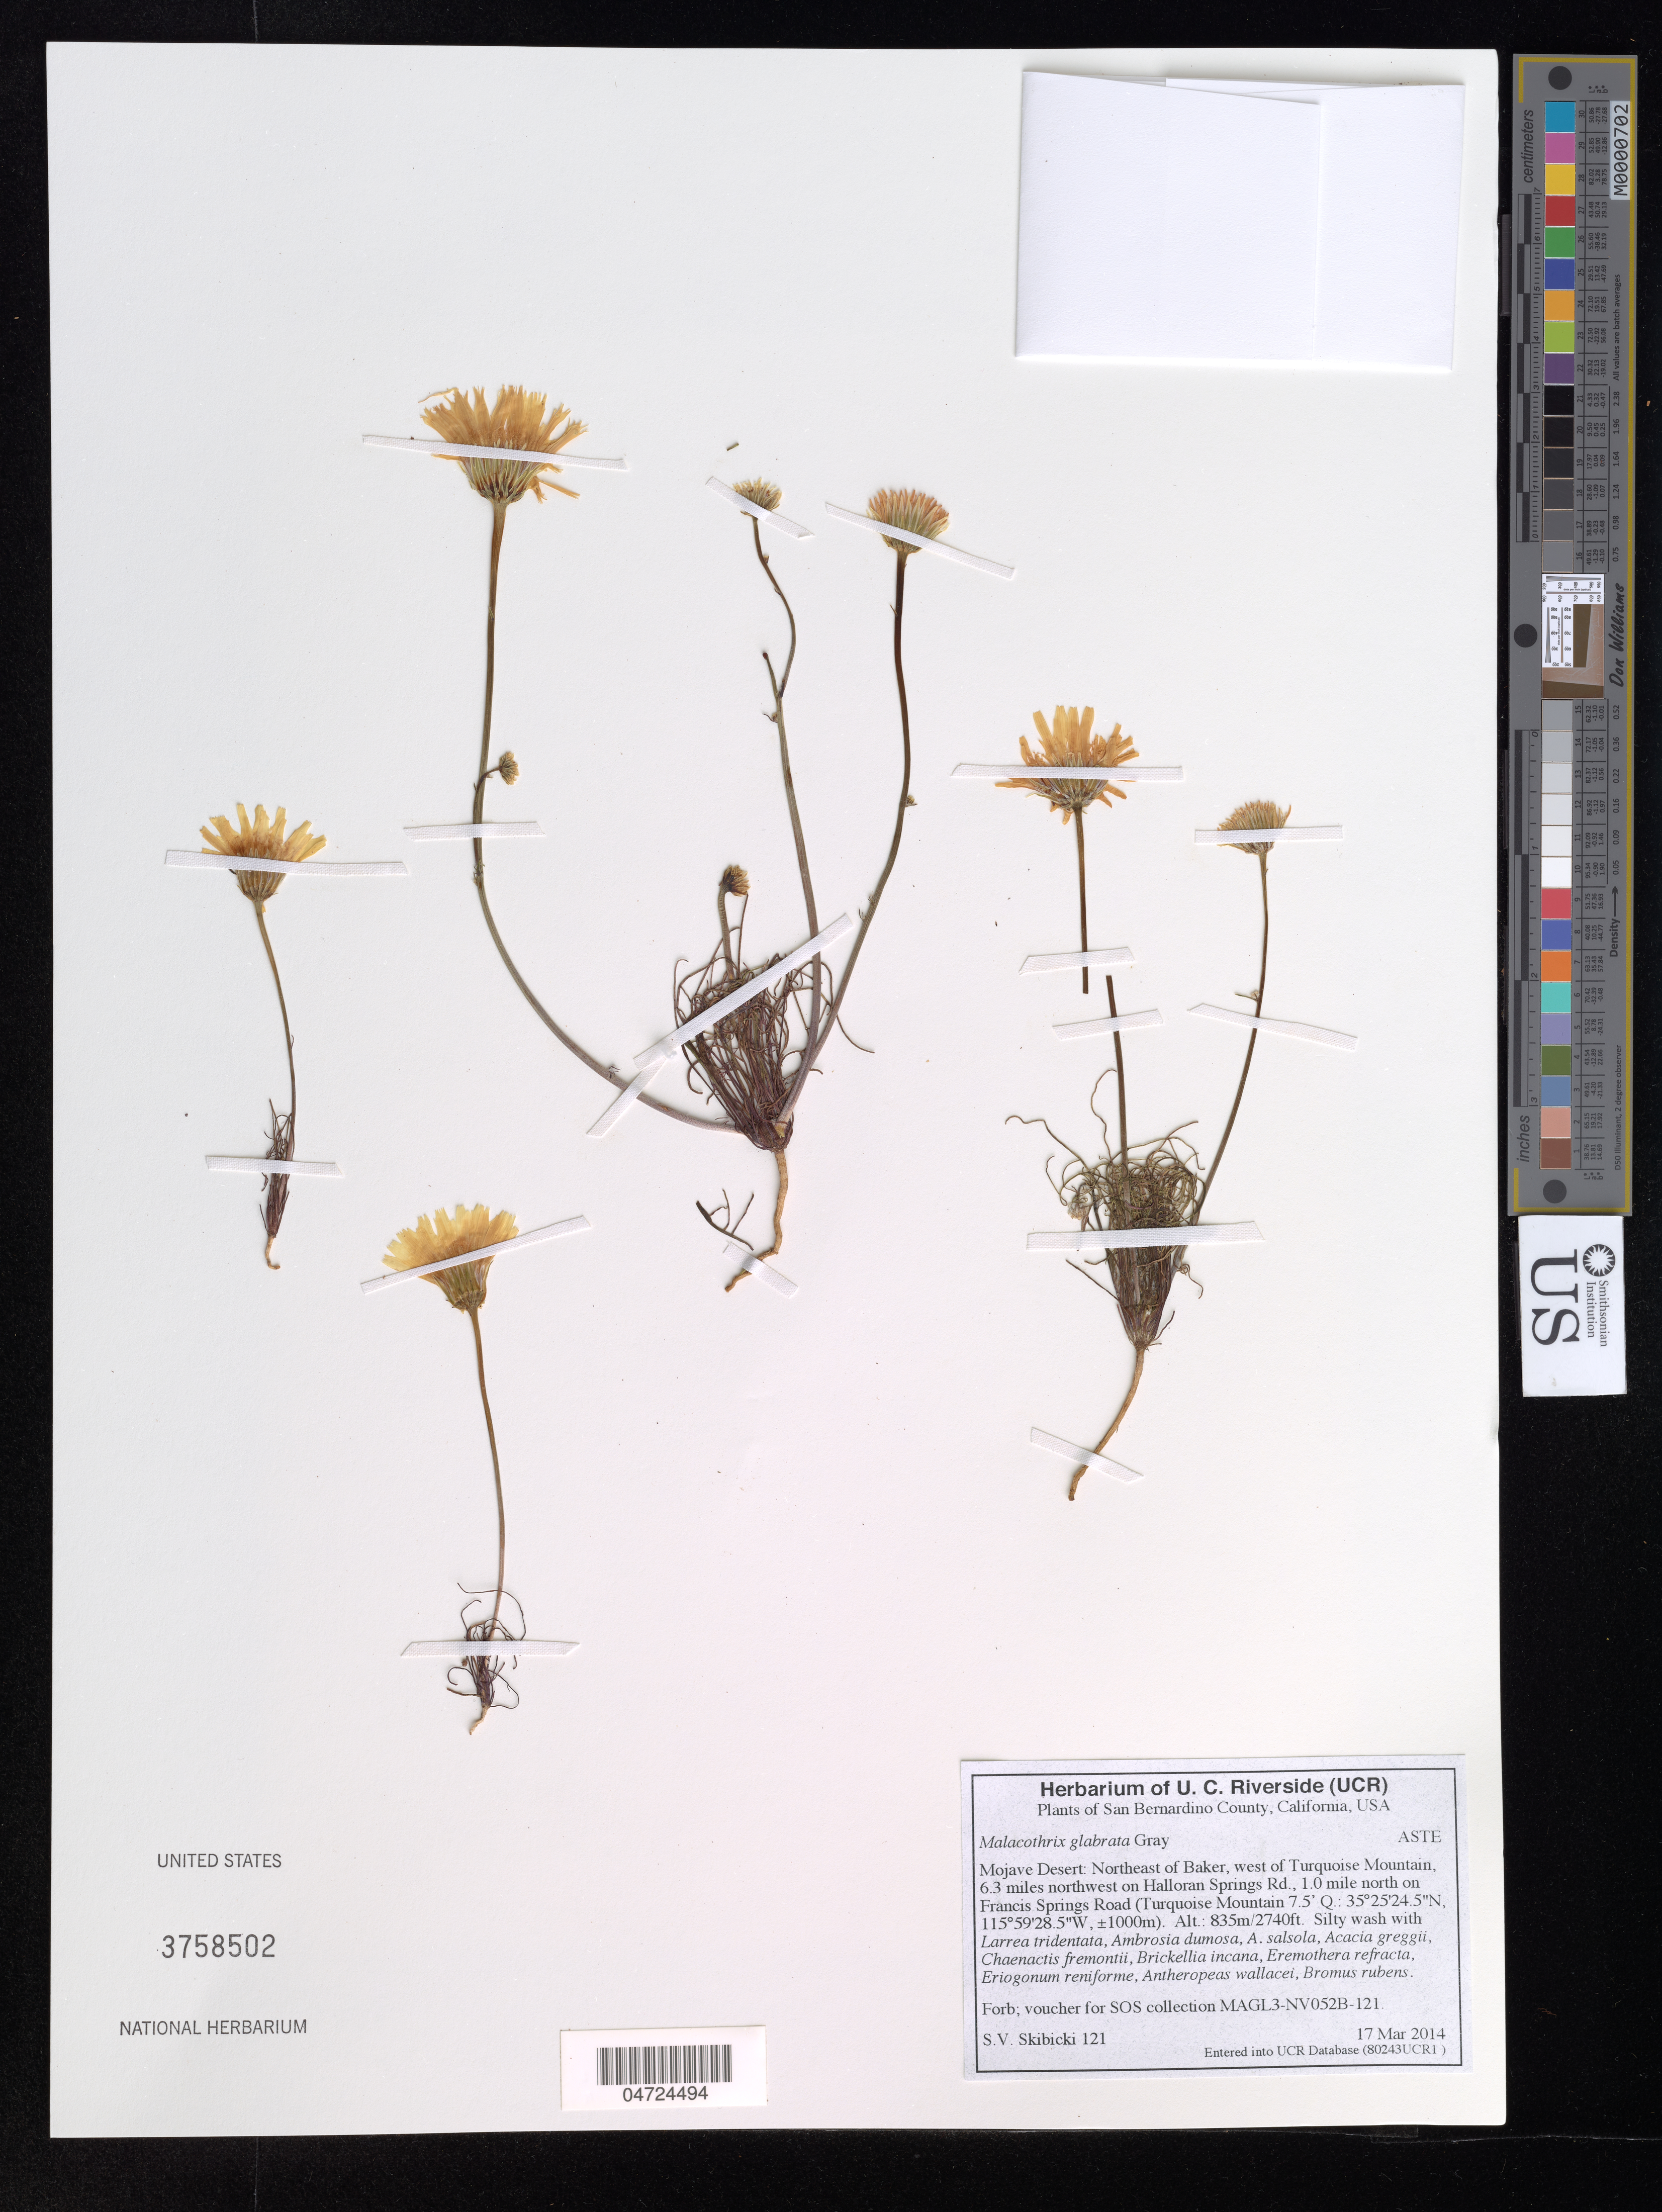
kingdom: Plantae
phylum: Tracheophyta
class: Magnoliopsida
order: Asterales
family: Asteraceae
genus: Malacothrix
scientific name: Malacothrix glabrata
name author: (A. Gray ex D.C. Eaton) A. Gray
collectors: S. Skibicki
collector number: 121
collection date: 2014-03-17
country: United States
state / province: California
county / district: San Bernardino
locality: San Bernardino County. Mojave Desert: Northeast of Baker, west of Turquoise Mountain, 6.3 miles northwest on Halloran Springs Rd., 1.0 mile north on Francis Springs Road (Turquoise Mountain 7.5' Q.).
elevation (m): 835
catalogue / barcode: US 3758502